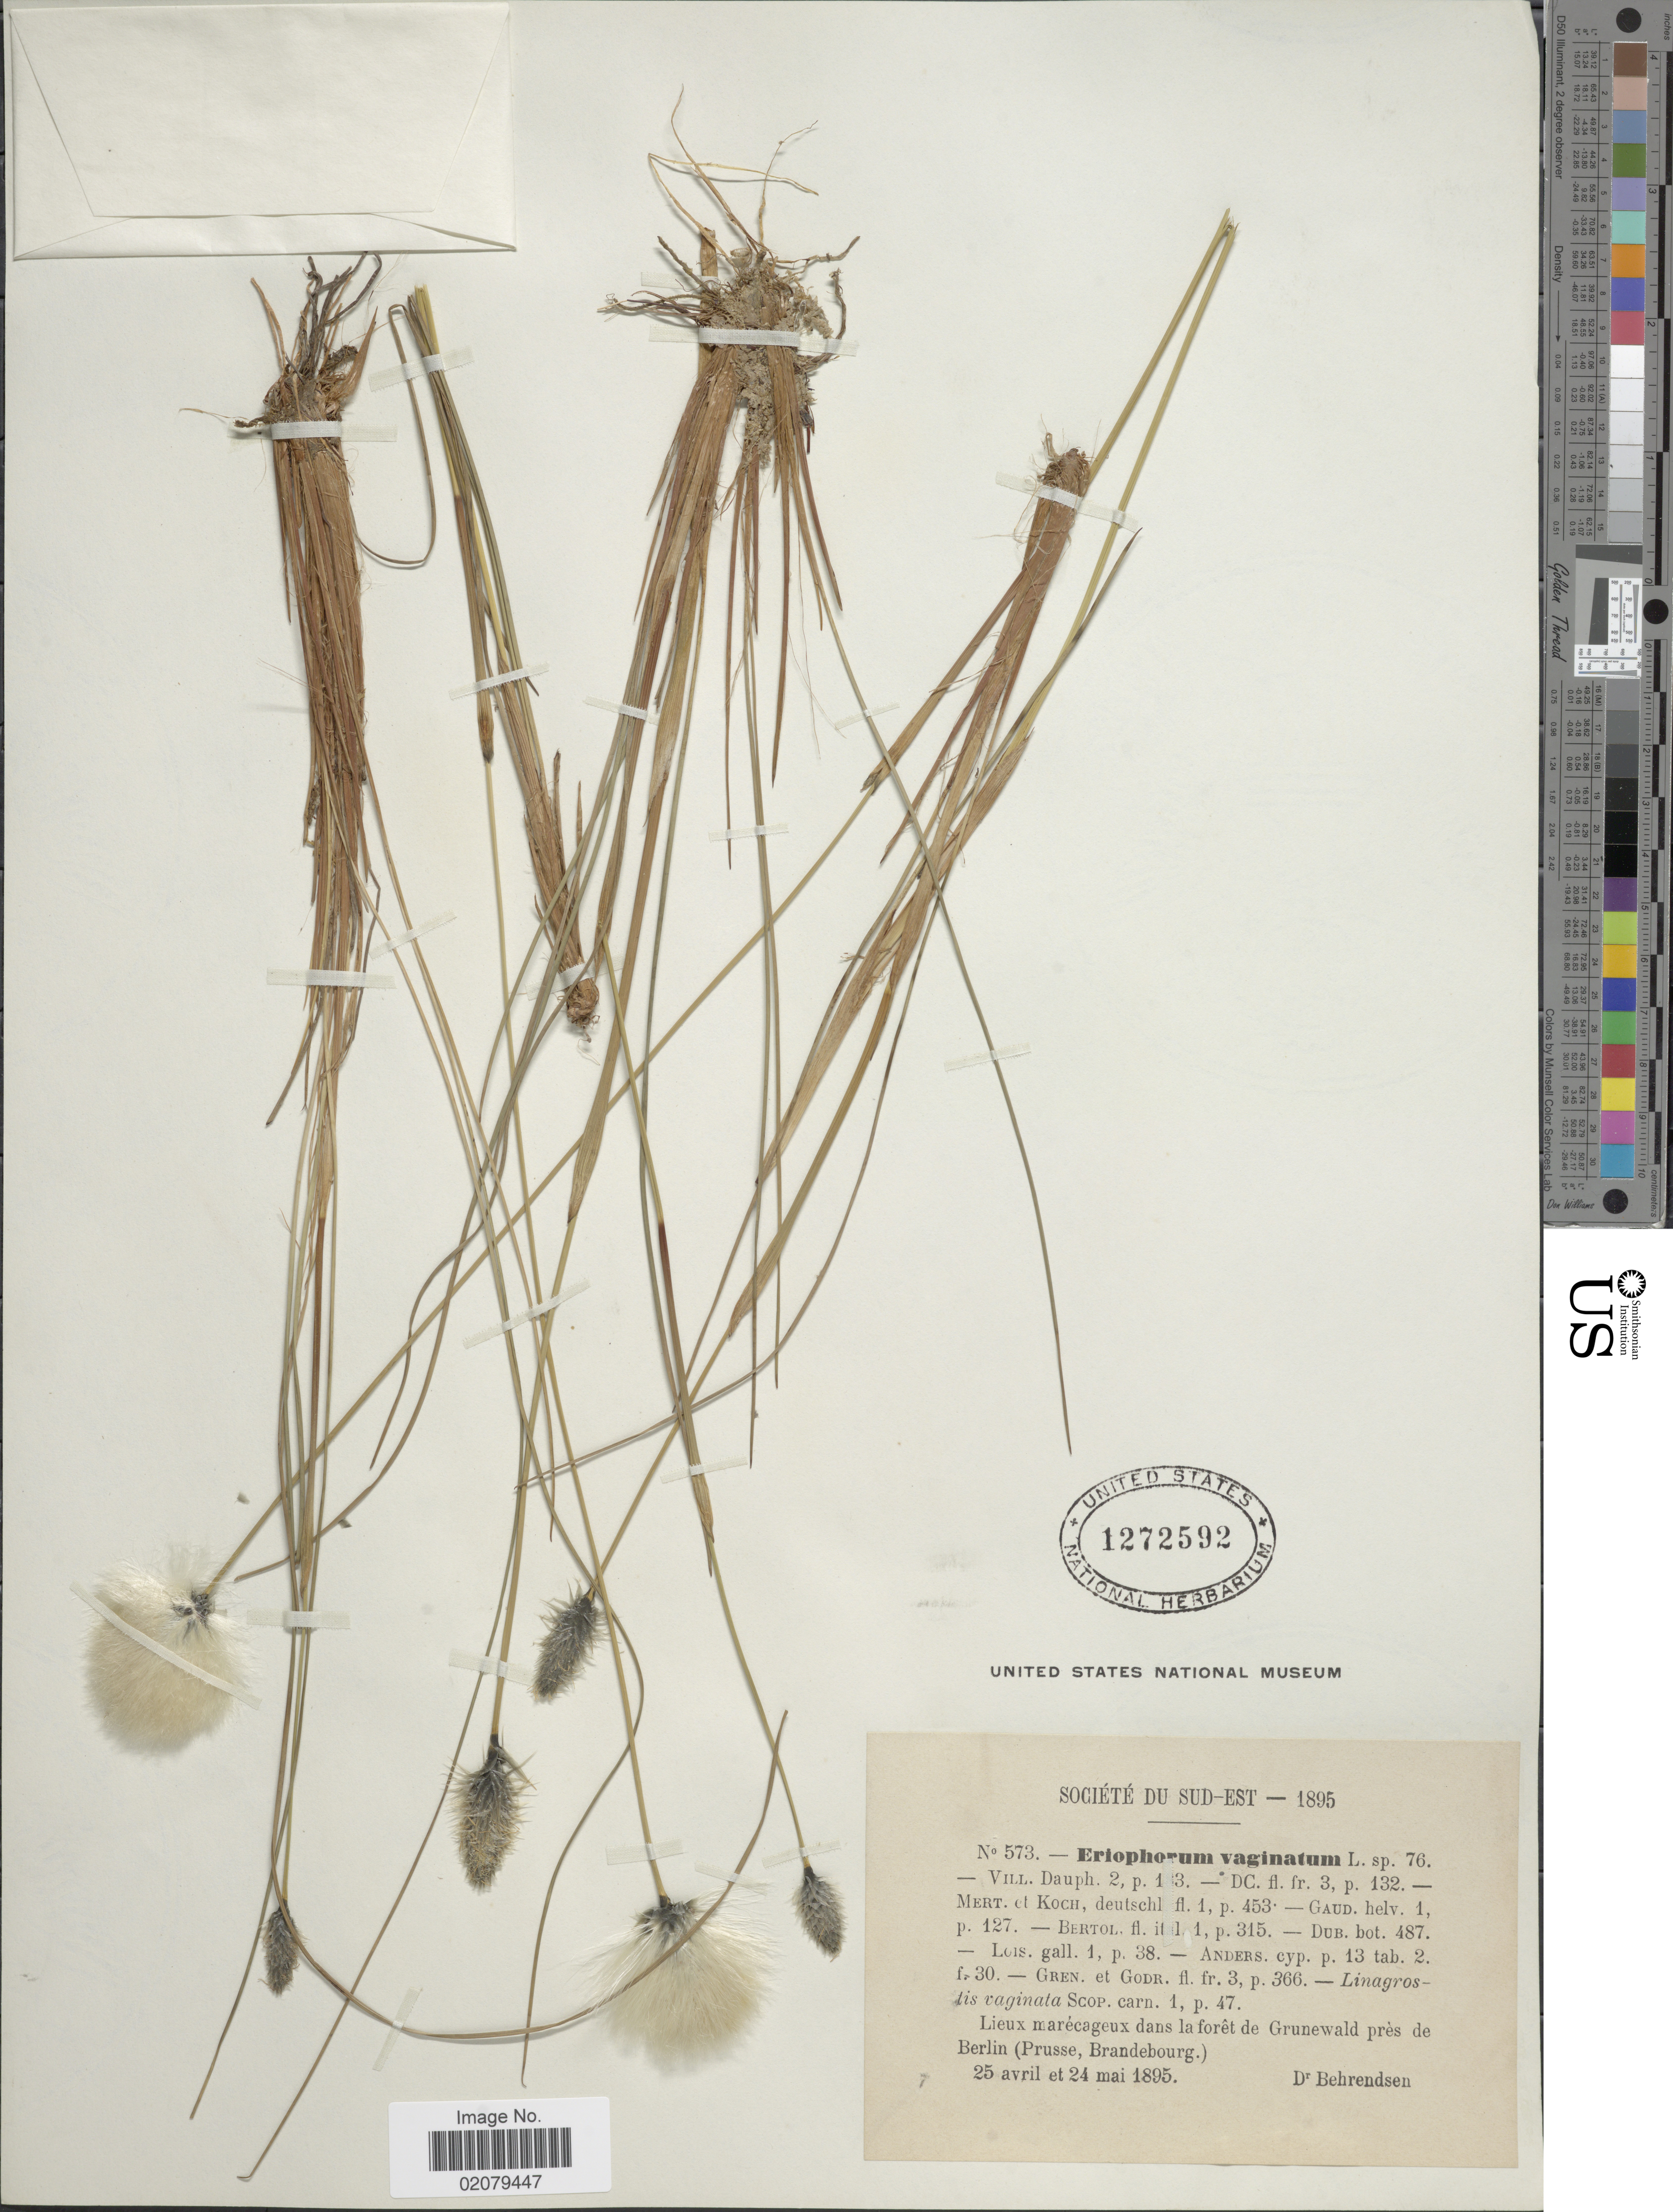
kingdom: Plantae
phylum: Tracheophyta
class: Liliopsida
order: Poales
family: Cyperaceae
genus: Eriophorum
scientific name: Eriophorum vaginatum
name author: L.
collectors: Behrendsen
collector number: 573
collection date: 1895-04-25/1895-05-24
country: Germany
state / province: Berlin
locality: Lieux marecaguex dans la foret de Grunewald pres de Berlin (Prusse, Brandebourg)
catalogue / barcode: US 1272592